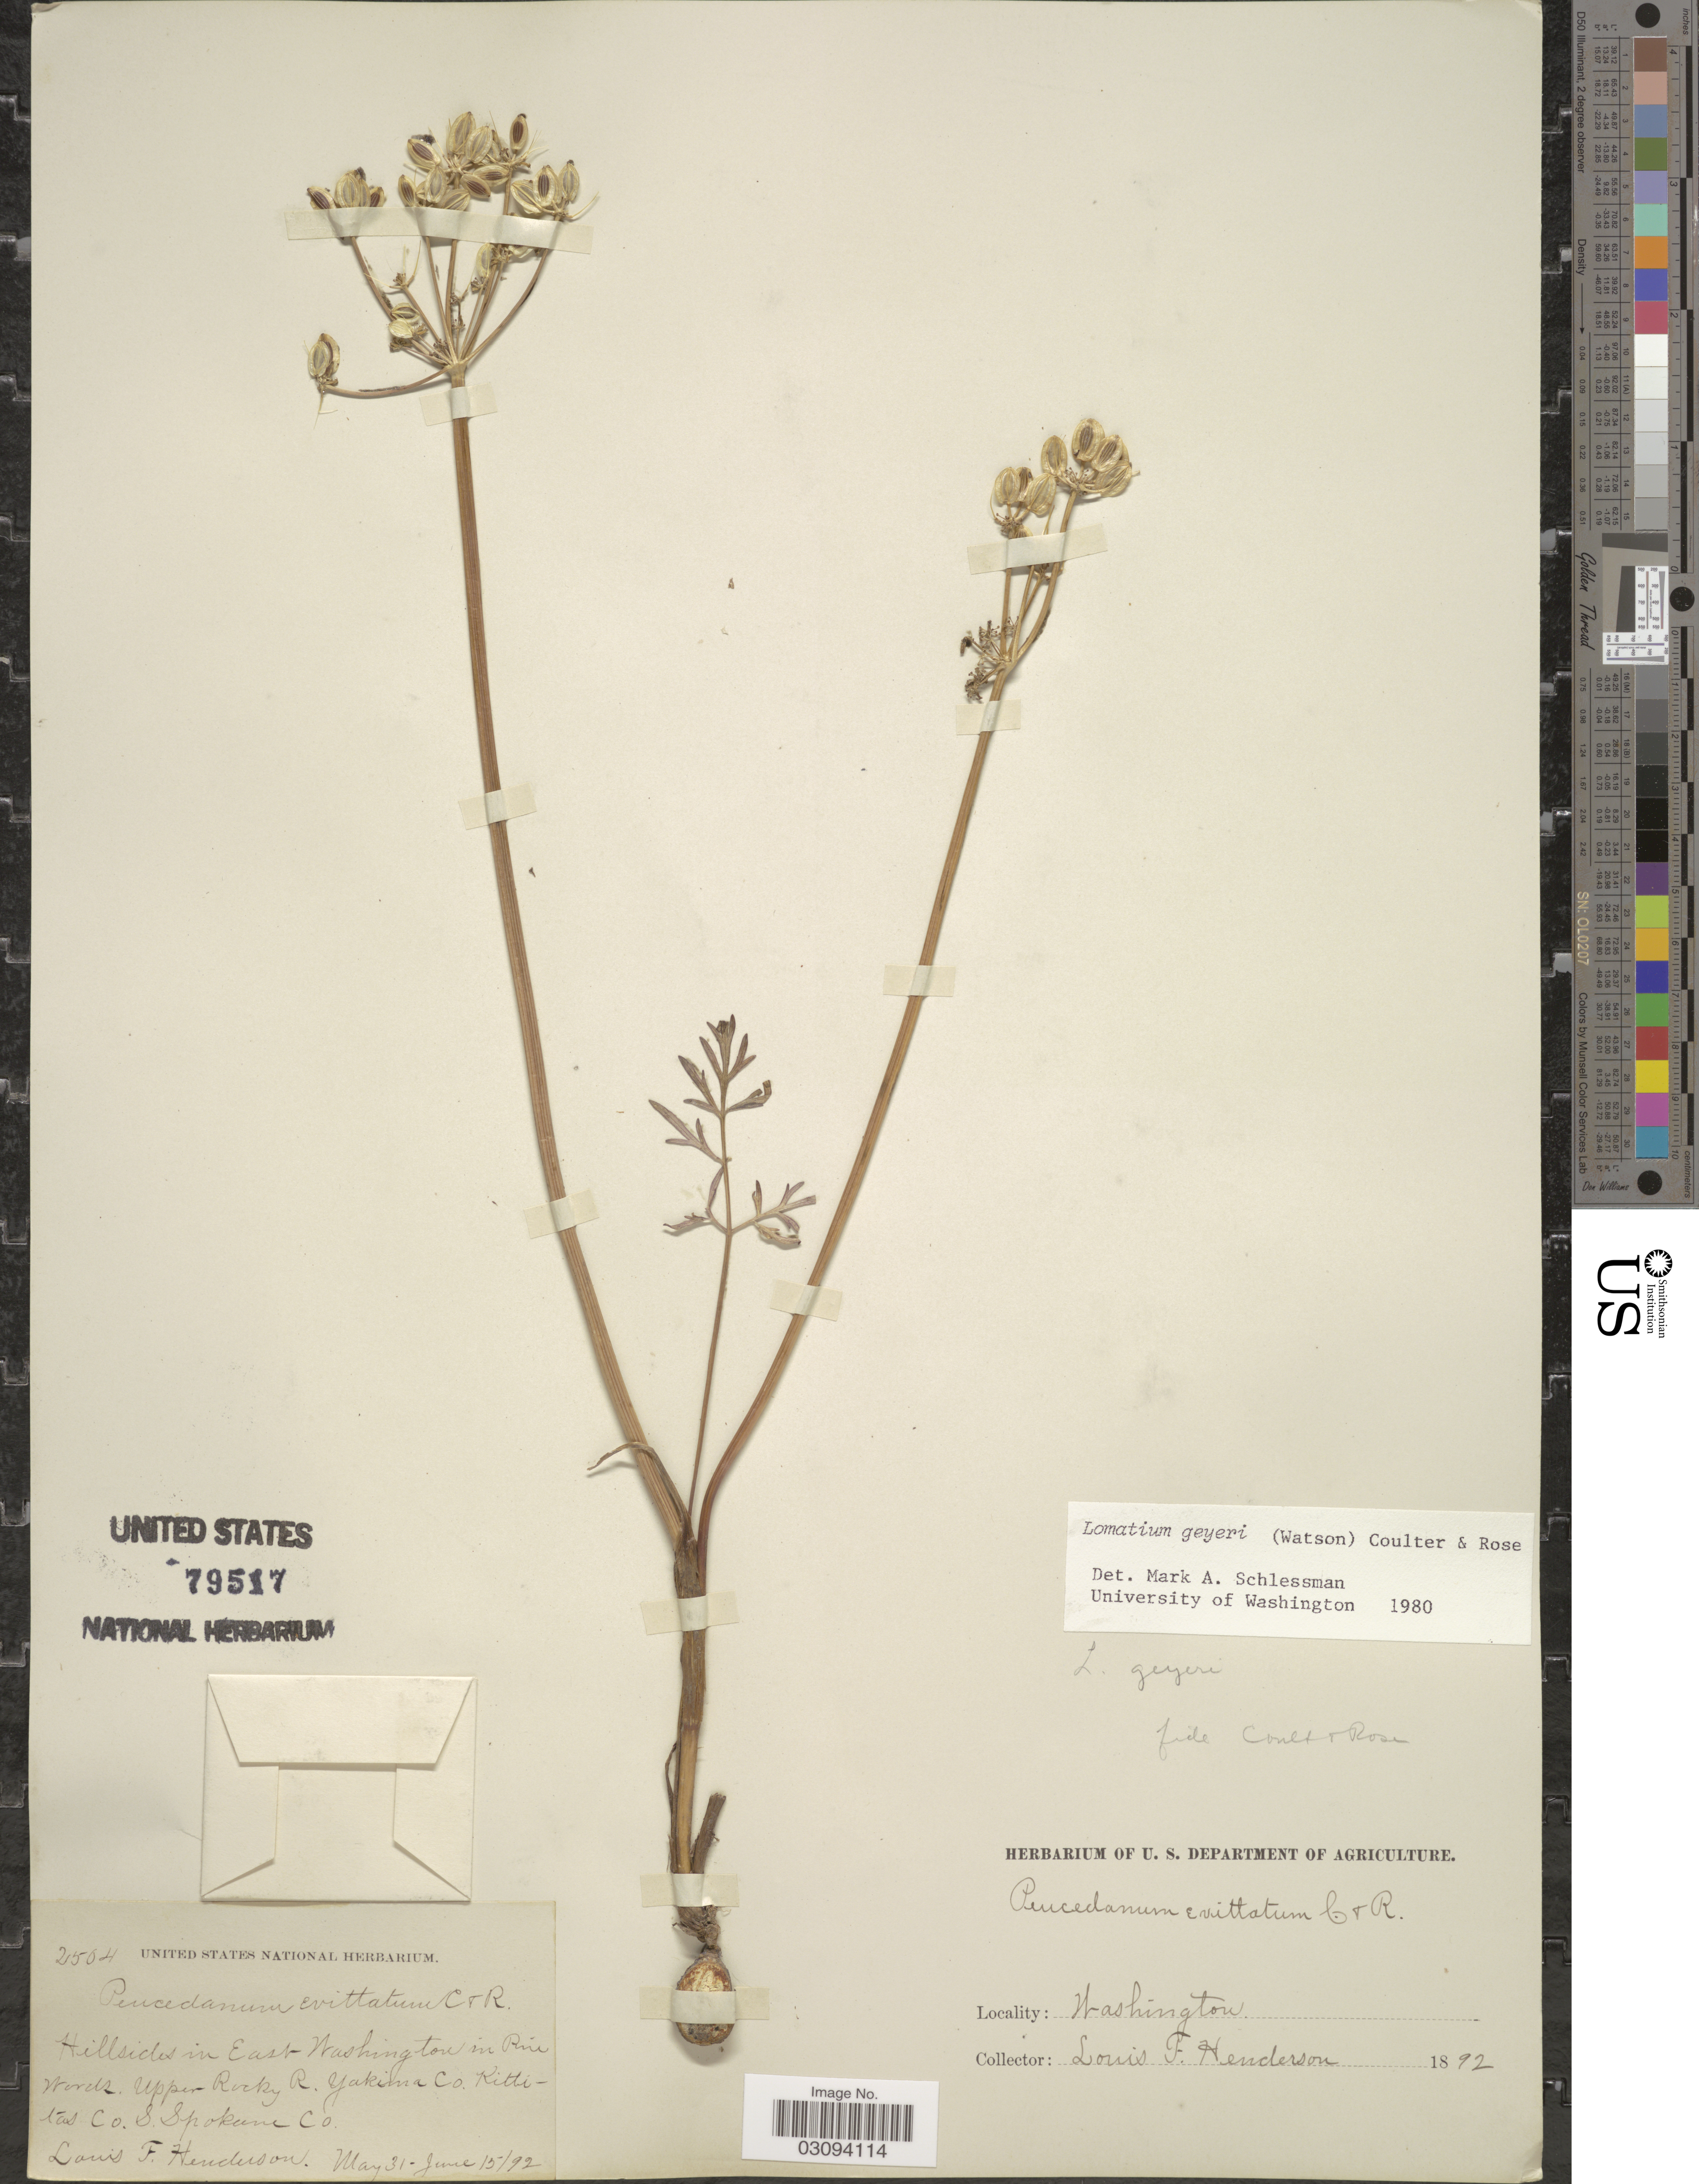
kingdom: Plantae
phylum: Tracheophyta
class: Magnoliopsida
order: Apiales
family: Apiaceae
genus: Lomatium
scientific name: Lomatium geyeri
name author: (S. Watson) J.M. Coult. & Rose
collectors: L. Henderson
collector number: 2504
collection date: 1892-05-31/1892-06-15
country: United States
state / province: Washington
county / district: Kittitas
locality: Hillsides in East Washington in Pine Woods. Upper Rocky R. Yakima Co. Kittitas Co. S. Spokane Co.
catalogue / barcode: US 79517